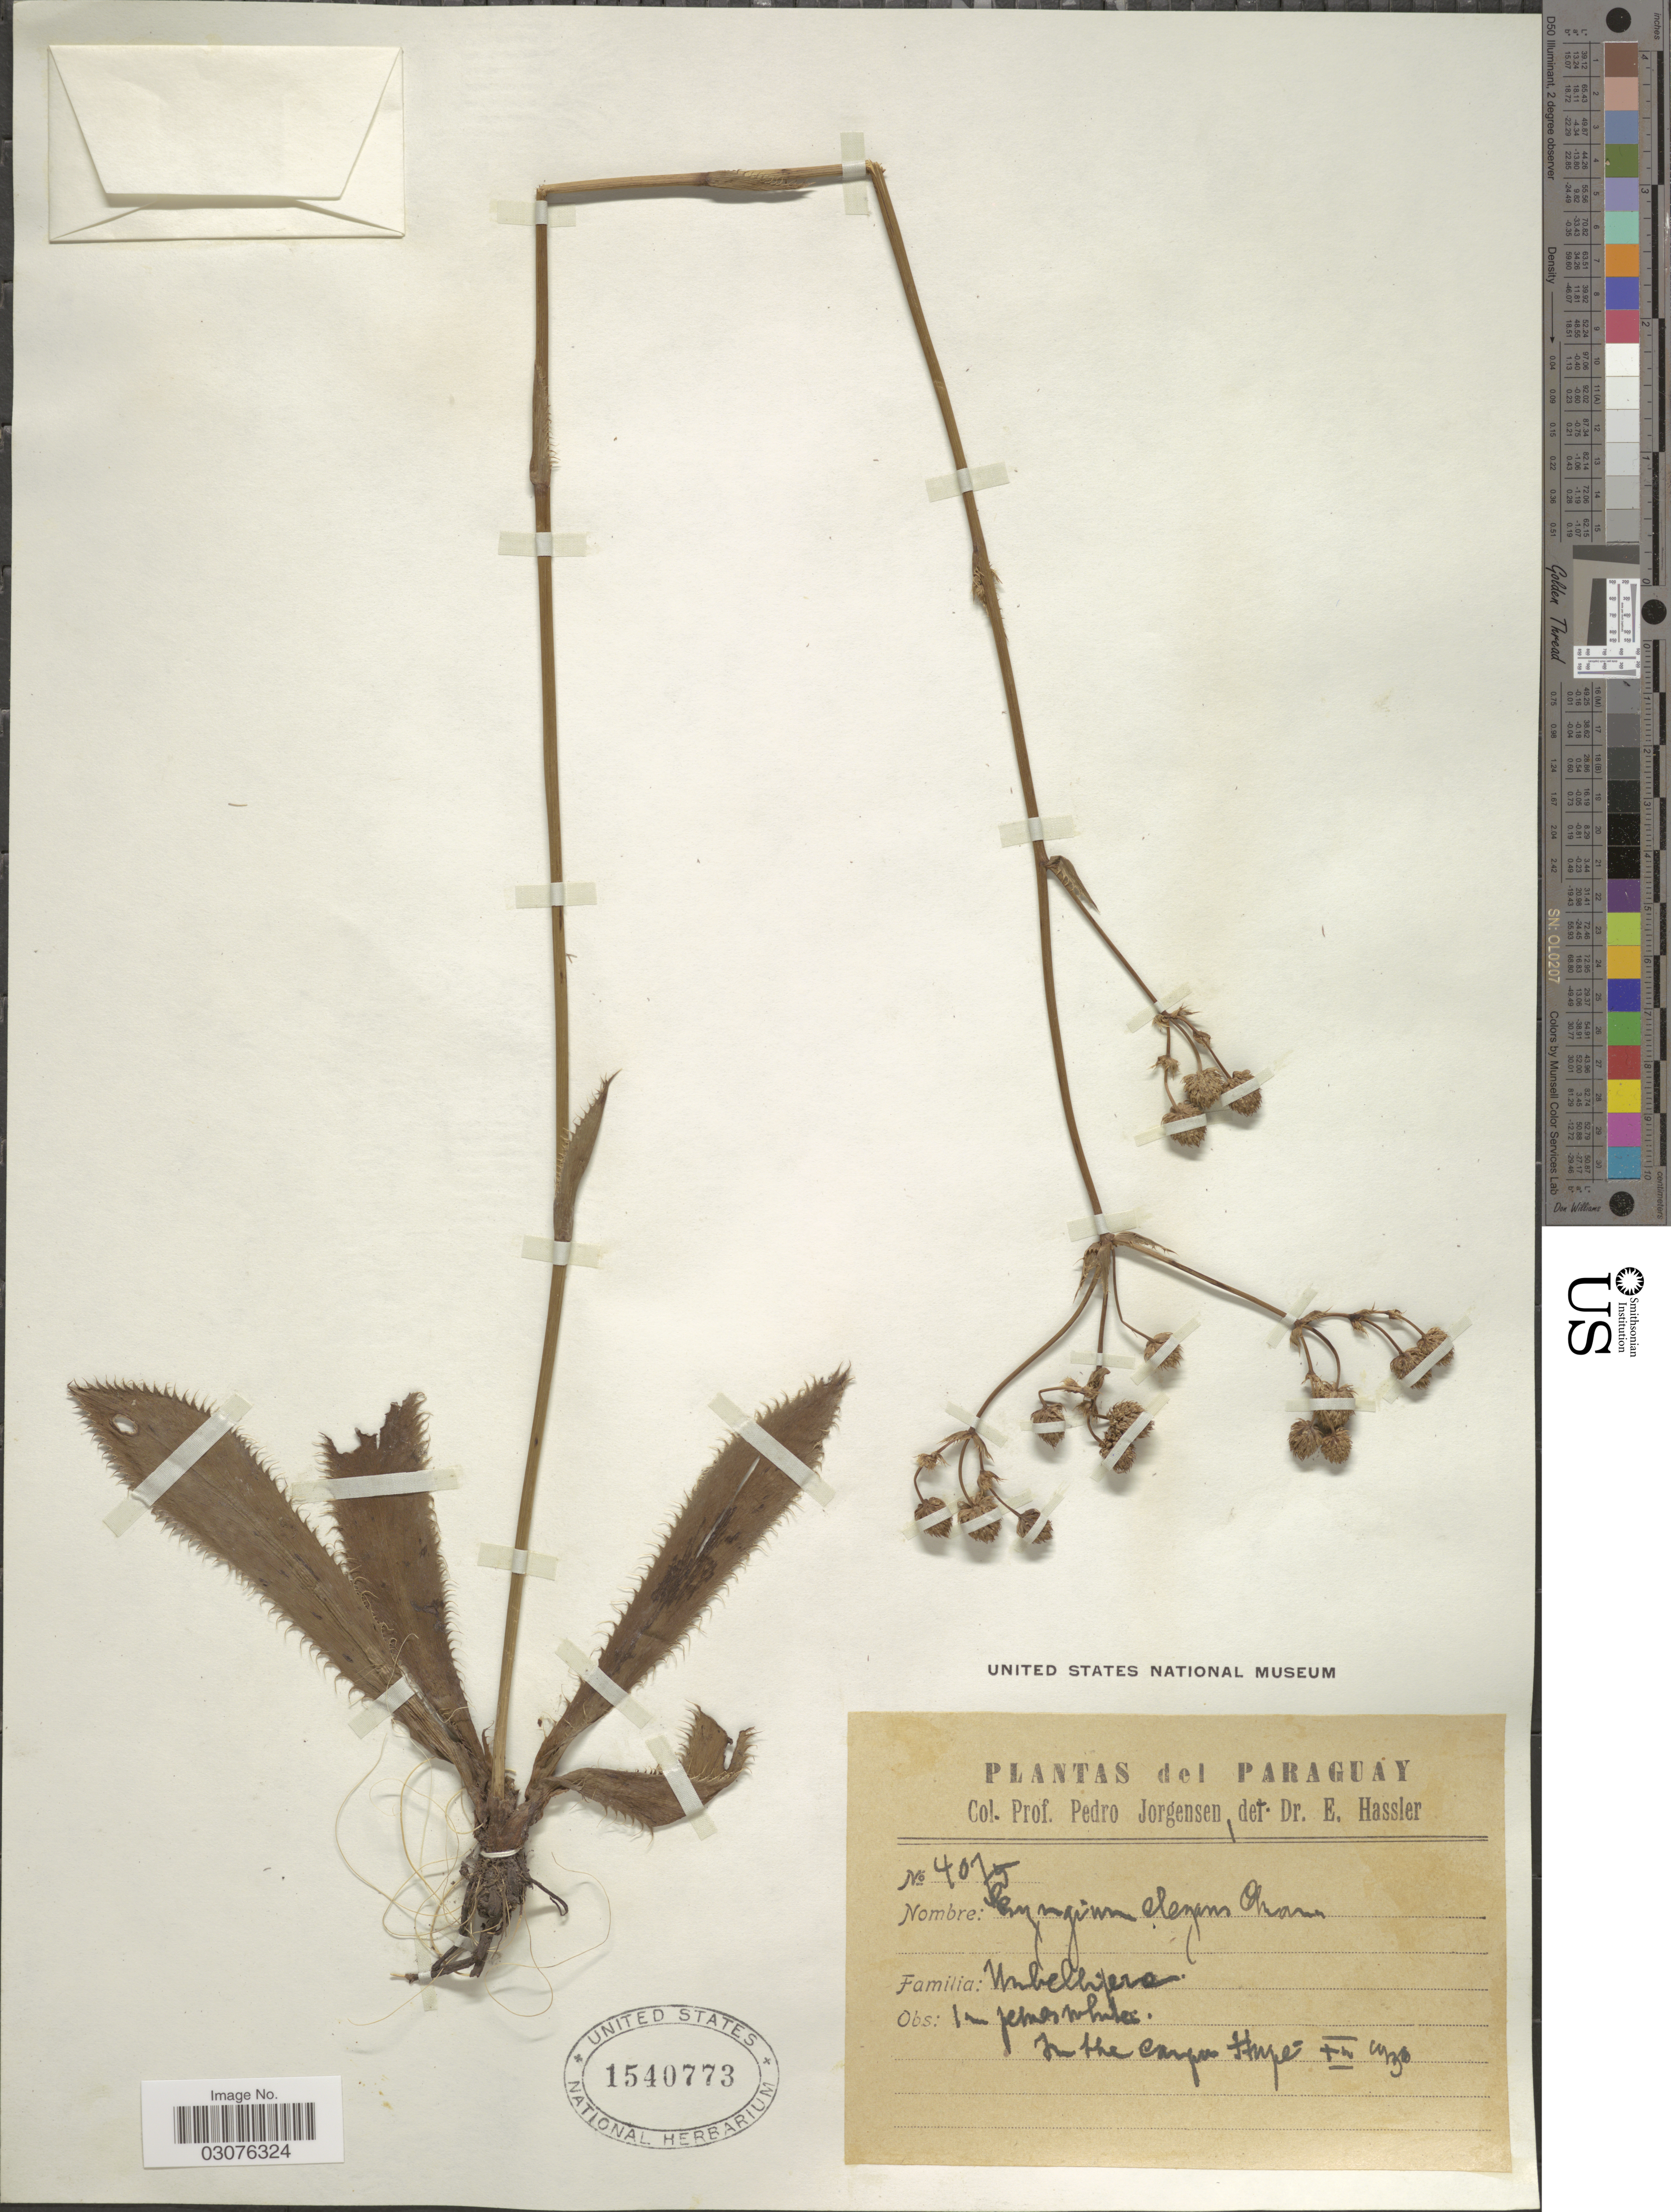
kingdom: Plantae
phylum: Tracheophyta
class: Magnoliopsida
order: Apiales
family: Apiaceae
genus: Eryngium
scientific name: Eryngium elegans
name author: Cham. ex Schltdl.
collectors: P. Jörgensen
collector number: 4075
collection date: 1930-12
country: Paraguay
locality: Itapé.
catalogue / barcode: US 1540773